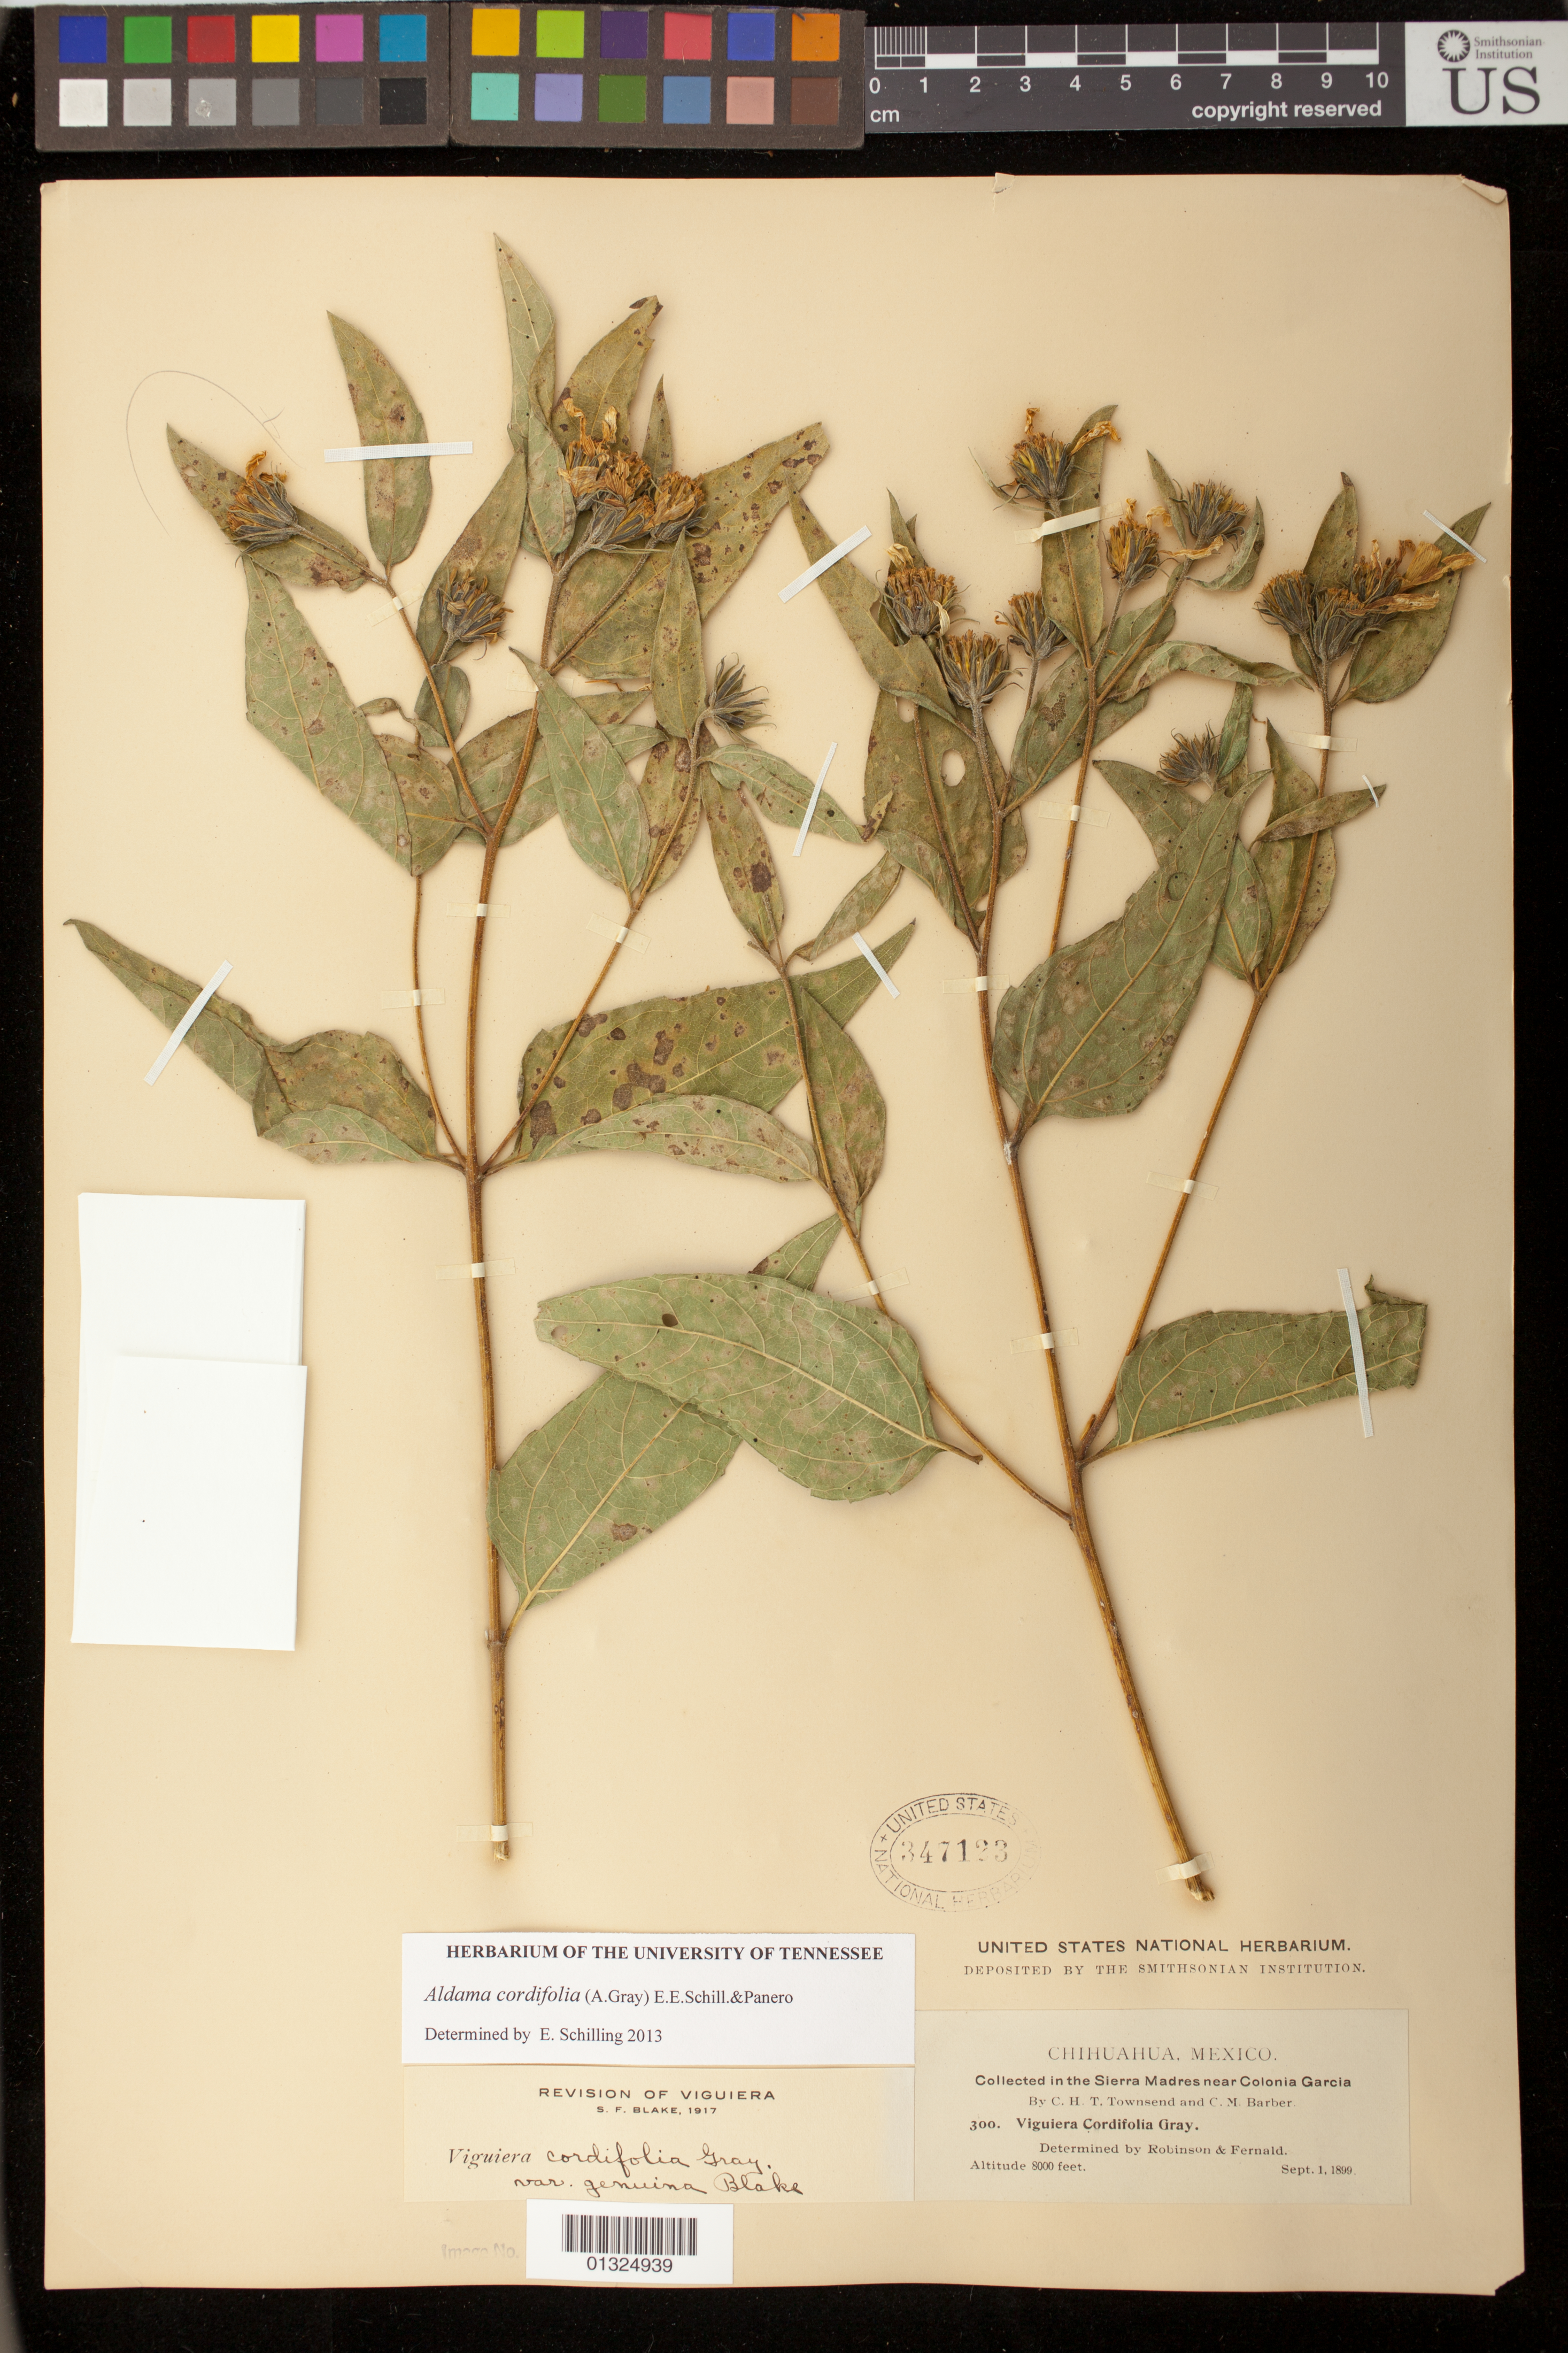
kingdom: Plantae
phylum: Tracheophyta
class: Magnoliopsida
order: Asterales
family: Asteraceae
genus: Aldama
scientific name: Aldama cordifolia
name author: (A. Gray) E.E. Schill. & Panero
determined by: Schilling, E. E.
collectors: C. H. T. Townsend & C. Barber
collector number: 300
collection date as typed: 01 Sep 1899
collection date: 1899-09-01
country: Mexico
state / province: Chihuahua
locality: Sierra Madre near Colonia García, Chihuahua.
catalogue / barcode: US 347123